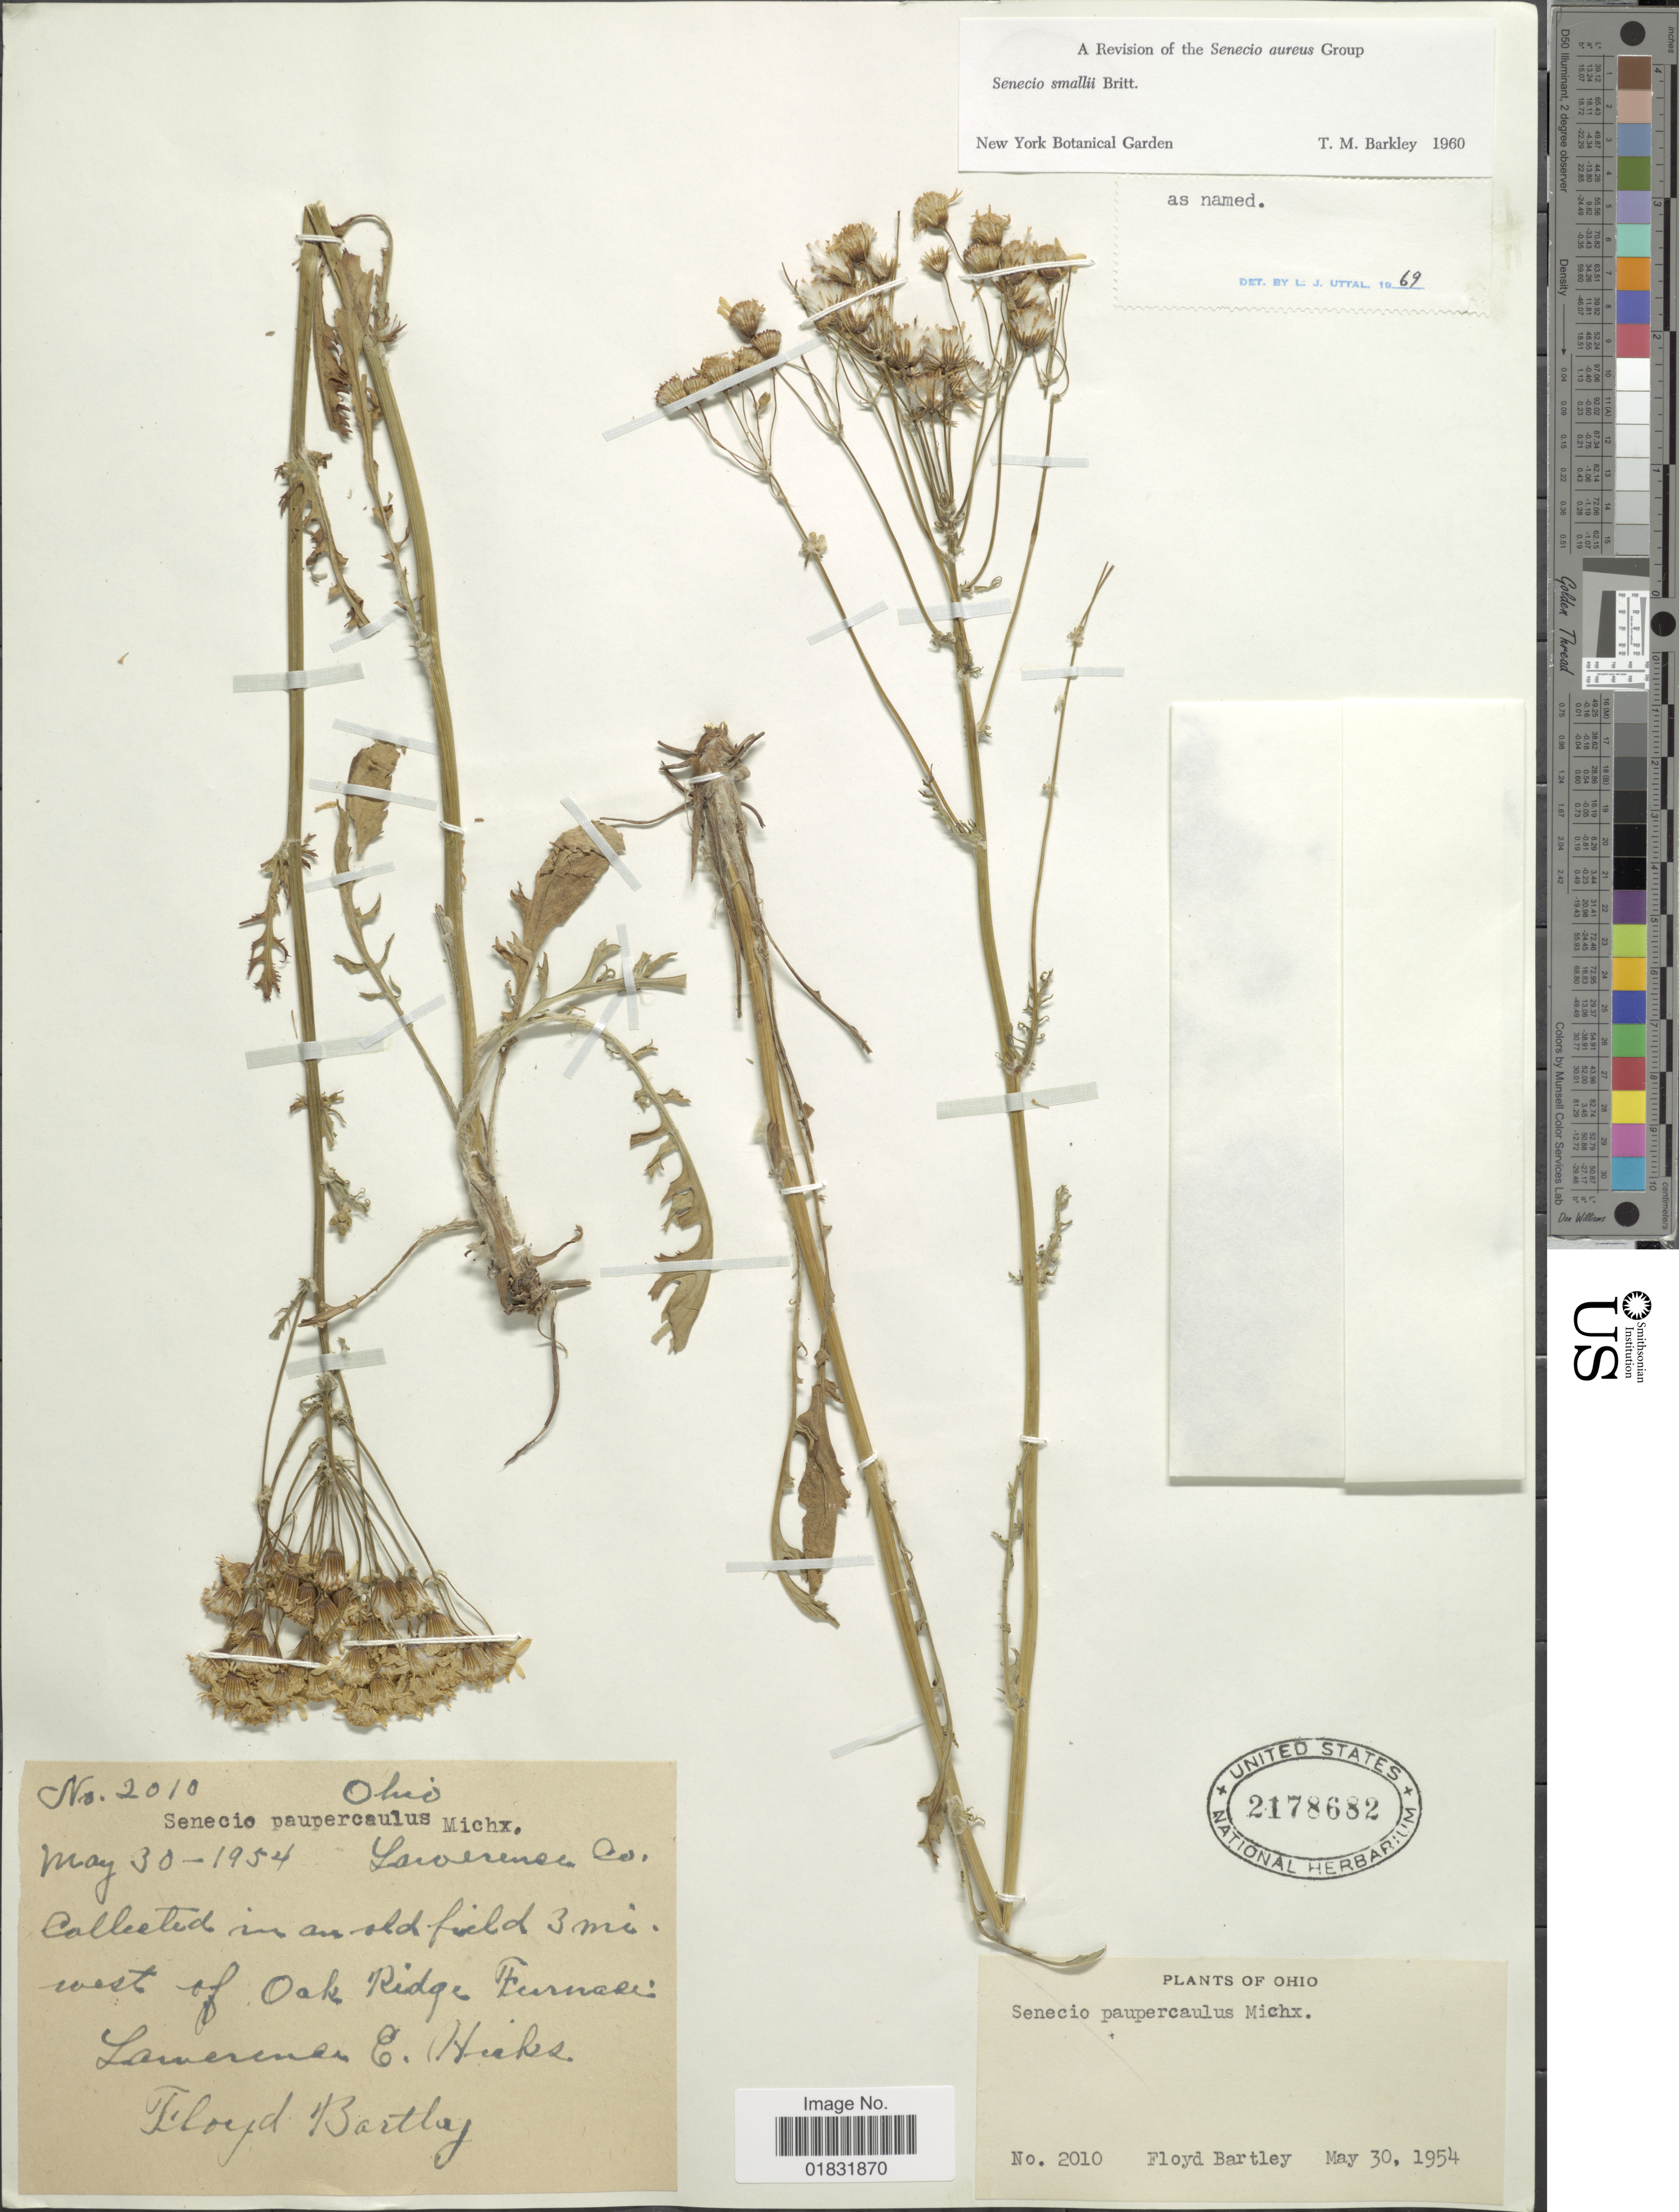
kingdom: Plantae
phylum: Tracheophyta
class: Magnoliopsida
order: Asterales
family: Asteraceae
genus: Packera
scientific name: Packera smallii Britton comb ined.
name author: Britton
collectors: F. Bartley & L. E. Hicks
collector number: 2010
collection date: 1954-05-30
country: United States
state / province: Ohio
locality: In an old field 3 mi. west of Oal Ridge Furnari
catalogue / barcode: US 2178682